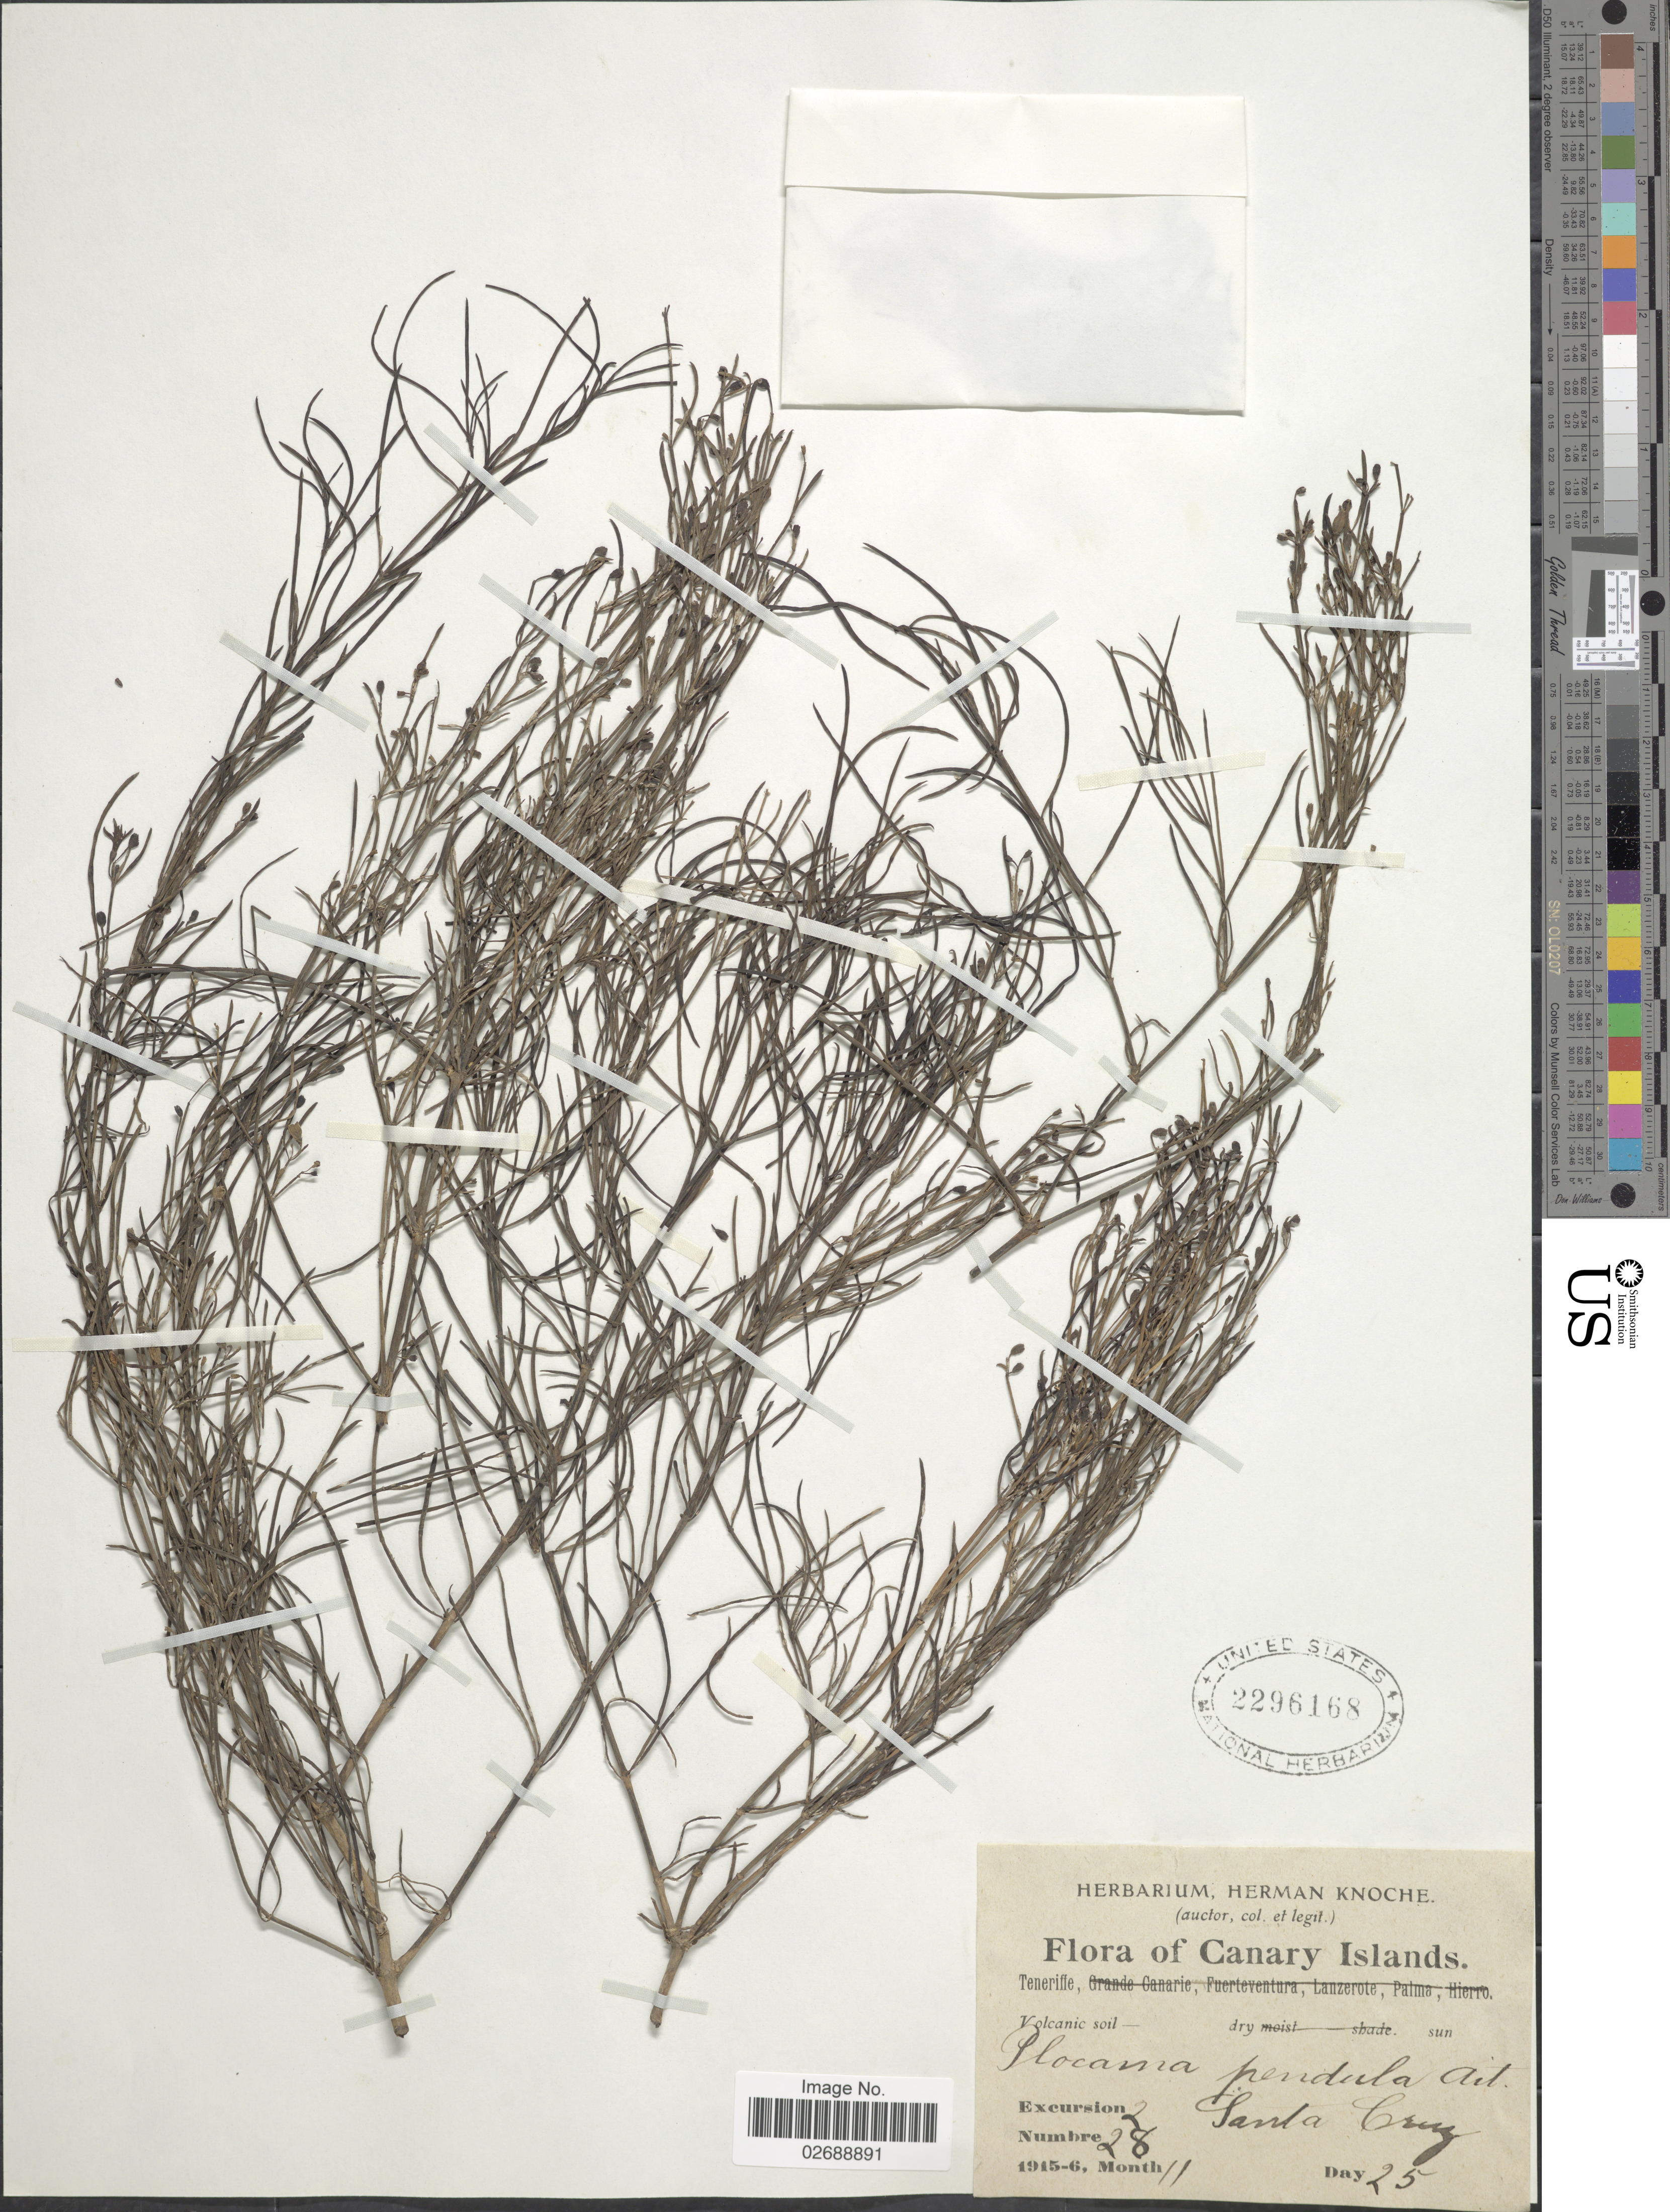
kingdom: Plantae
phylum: Tracheophyta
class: Magnoliopsida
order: Gentianales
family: Rubiaceae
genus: Plocama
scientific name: Plocama pendula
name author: Aiton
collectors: H. Knoche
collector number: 28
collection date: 1915-11-25/1916-11-25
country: Spain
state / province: Canarias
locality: Canary Islands. Tenerife. Santa Cruz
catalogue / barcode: US 2296168